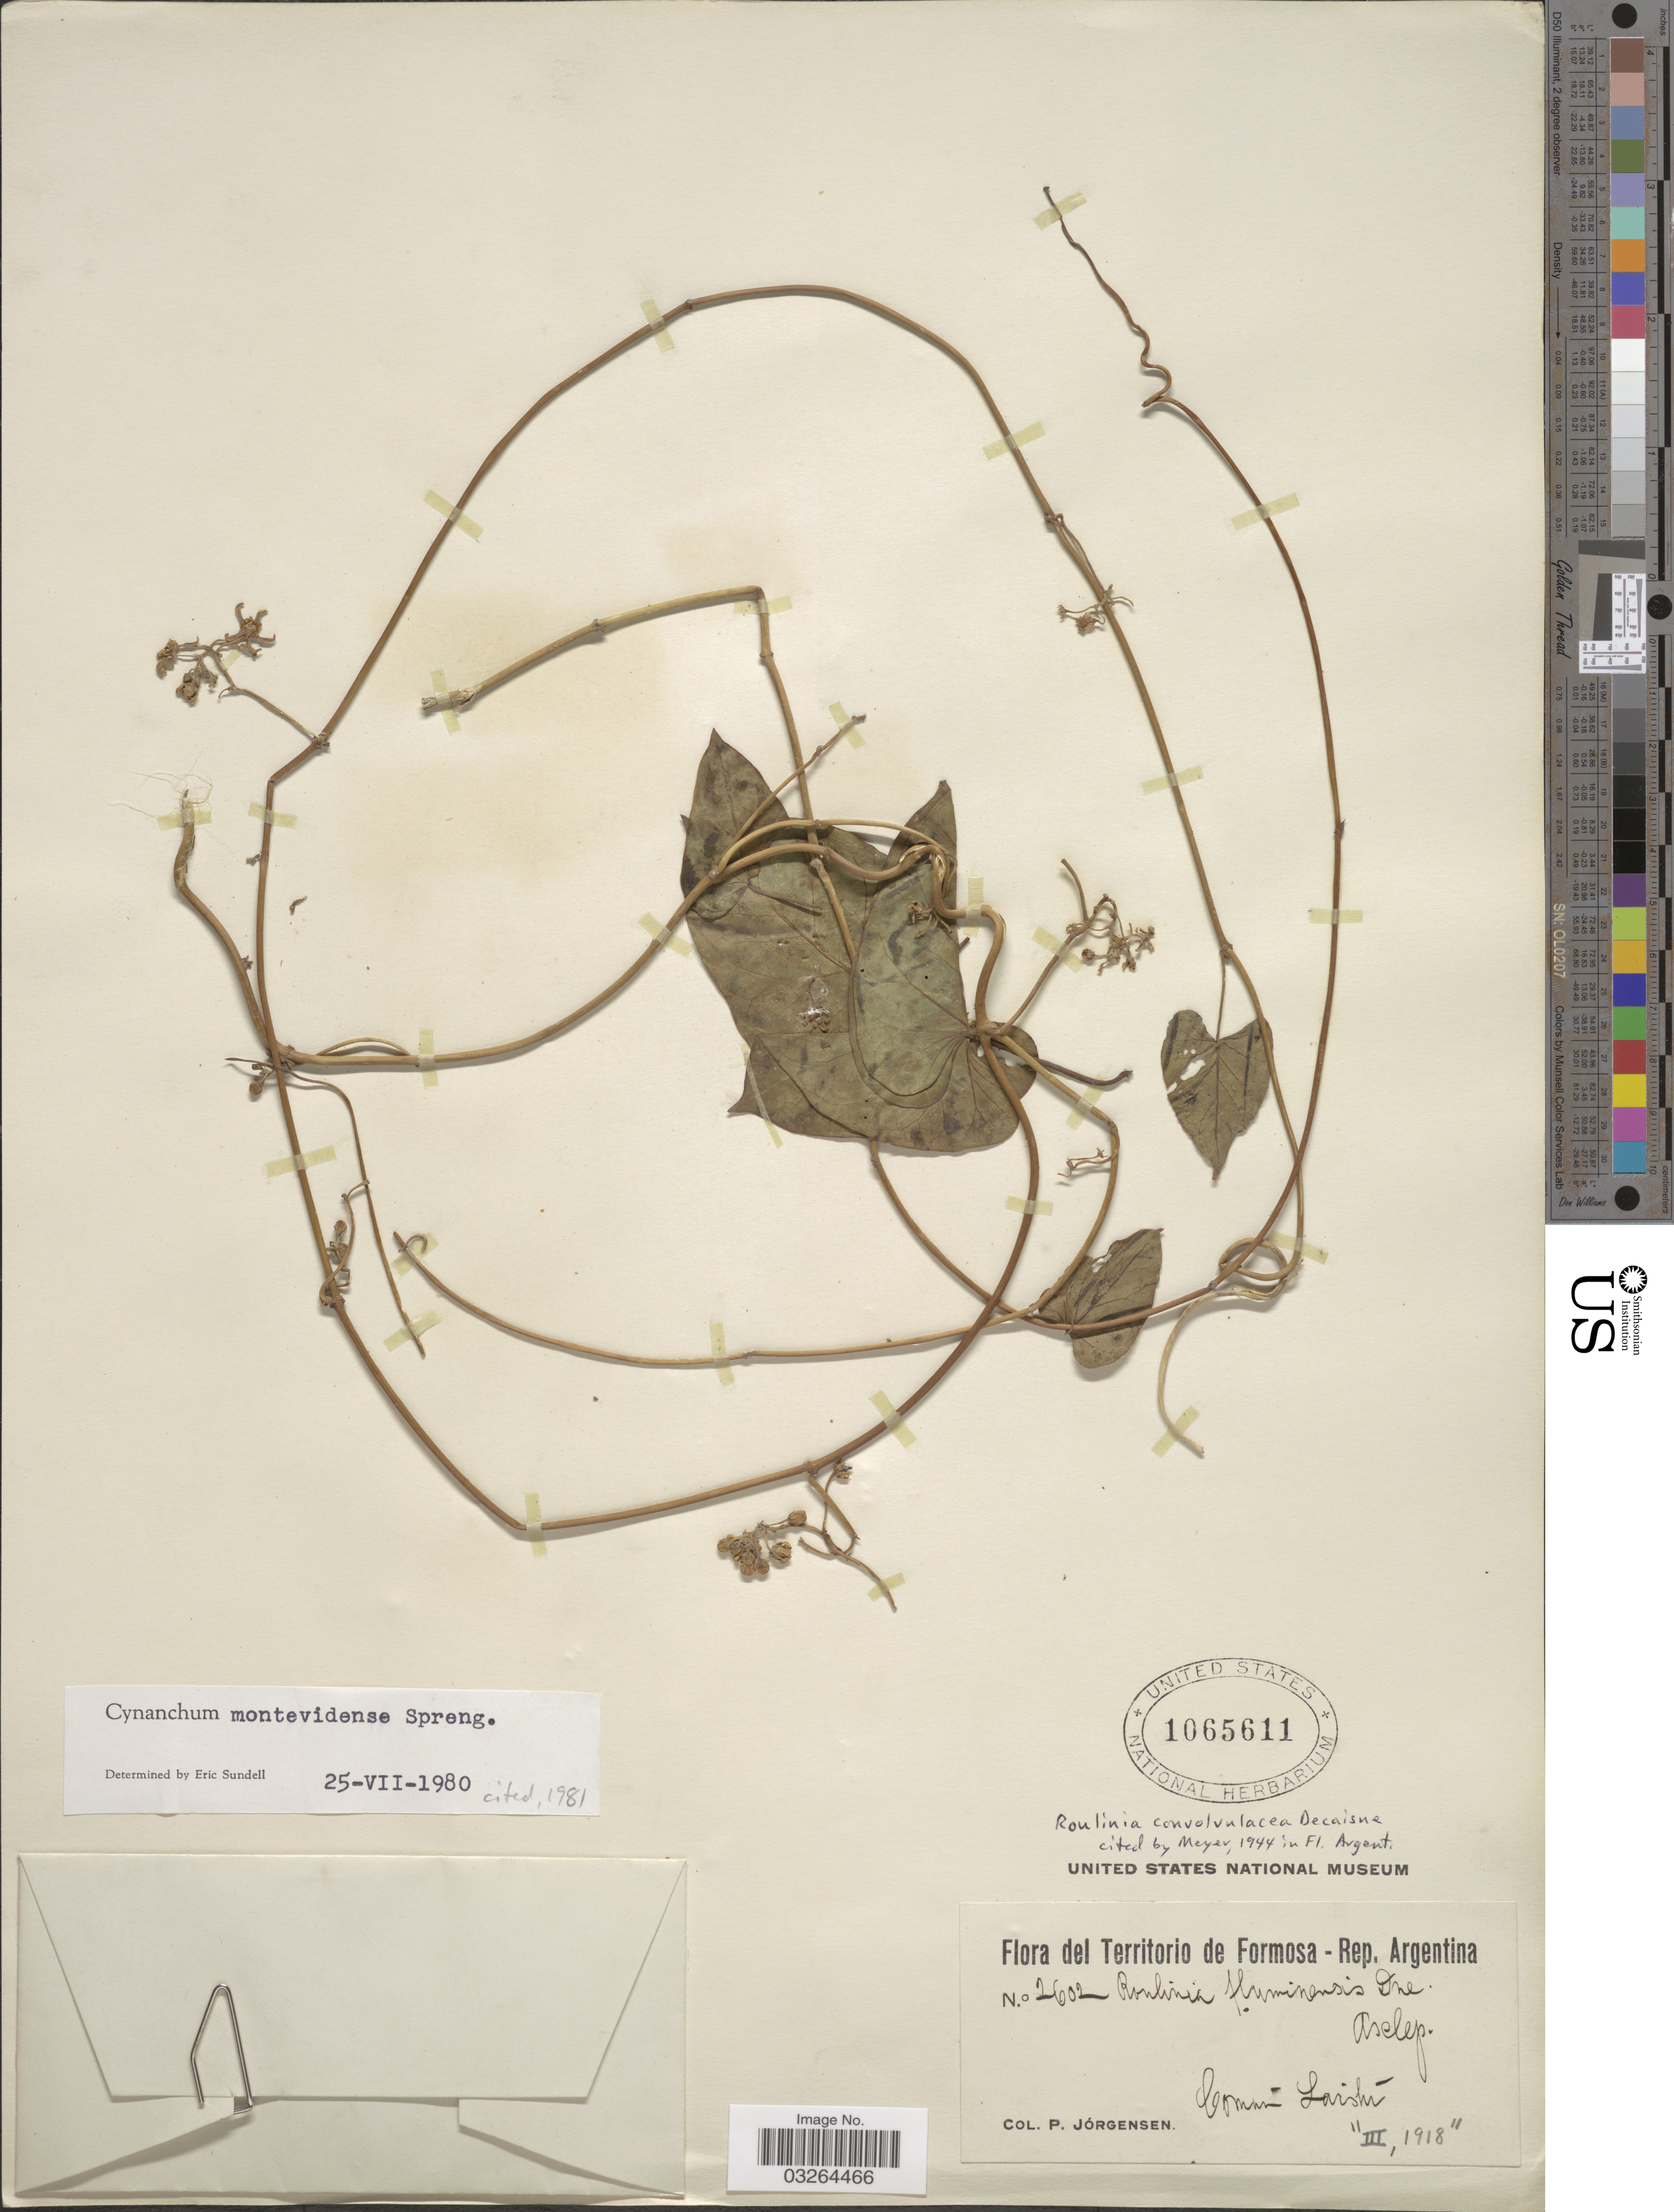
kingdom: Plantae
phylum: Tracheophyta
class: Magnoliopsida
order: Gentianales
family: Apocynaceae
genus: Cynanchum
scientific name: Cynanchum montevidense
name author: Spreng.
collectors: P. Jörgensen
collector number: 2602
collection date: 1918-03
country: Argentina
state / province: Formosa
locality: Territorio de Formosa - Rep. Argentina. Común Laishí.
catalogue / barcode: US 1065611